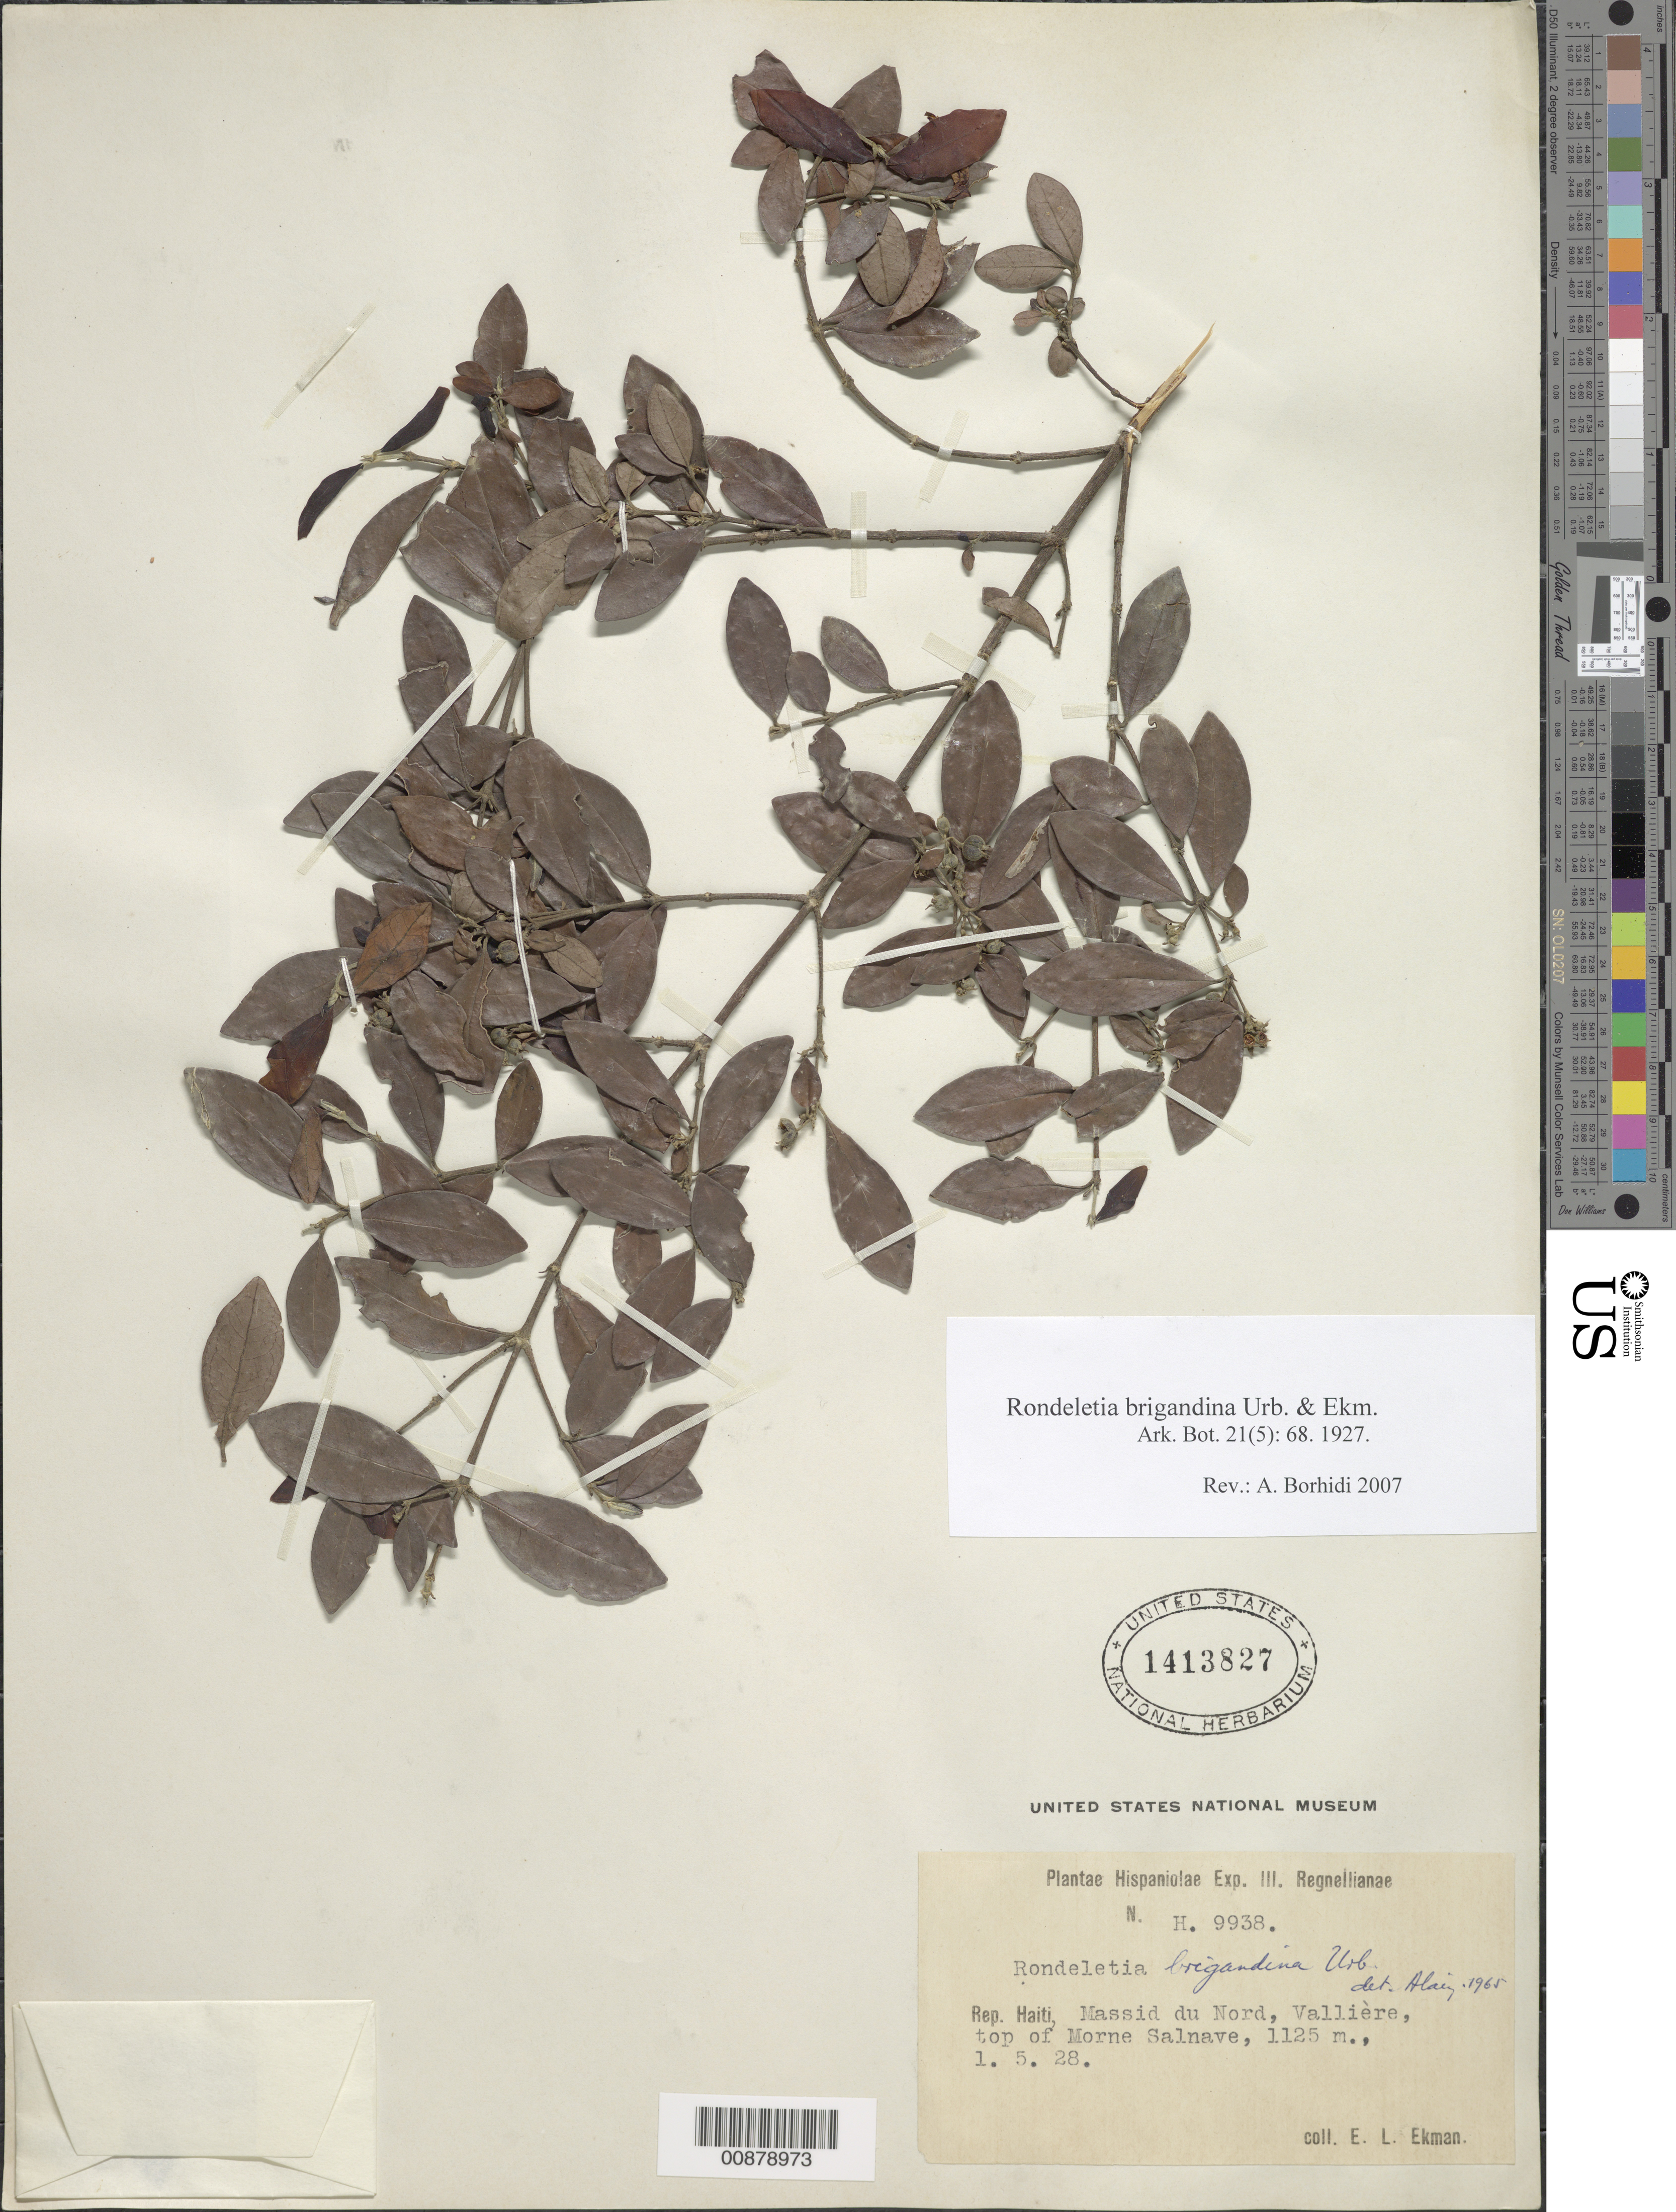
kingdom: Plantae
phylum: Tracheophyta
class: Magnoliopsida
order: Gentianales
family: Rubiaceae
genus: Rondeletia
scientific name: Rondeletia brigandina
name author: Urb. & Ekman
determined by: Borhidi, Attila L.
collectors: E. L. Ekman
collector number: H 9938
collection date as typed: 01 May 1928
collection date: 1928-05-01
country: Haiti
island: Hispaniola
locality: Massif du Nord, Vallière, top of Morne Salnave.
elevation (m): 1125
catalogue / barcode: US 1413827